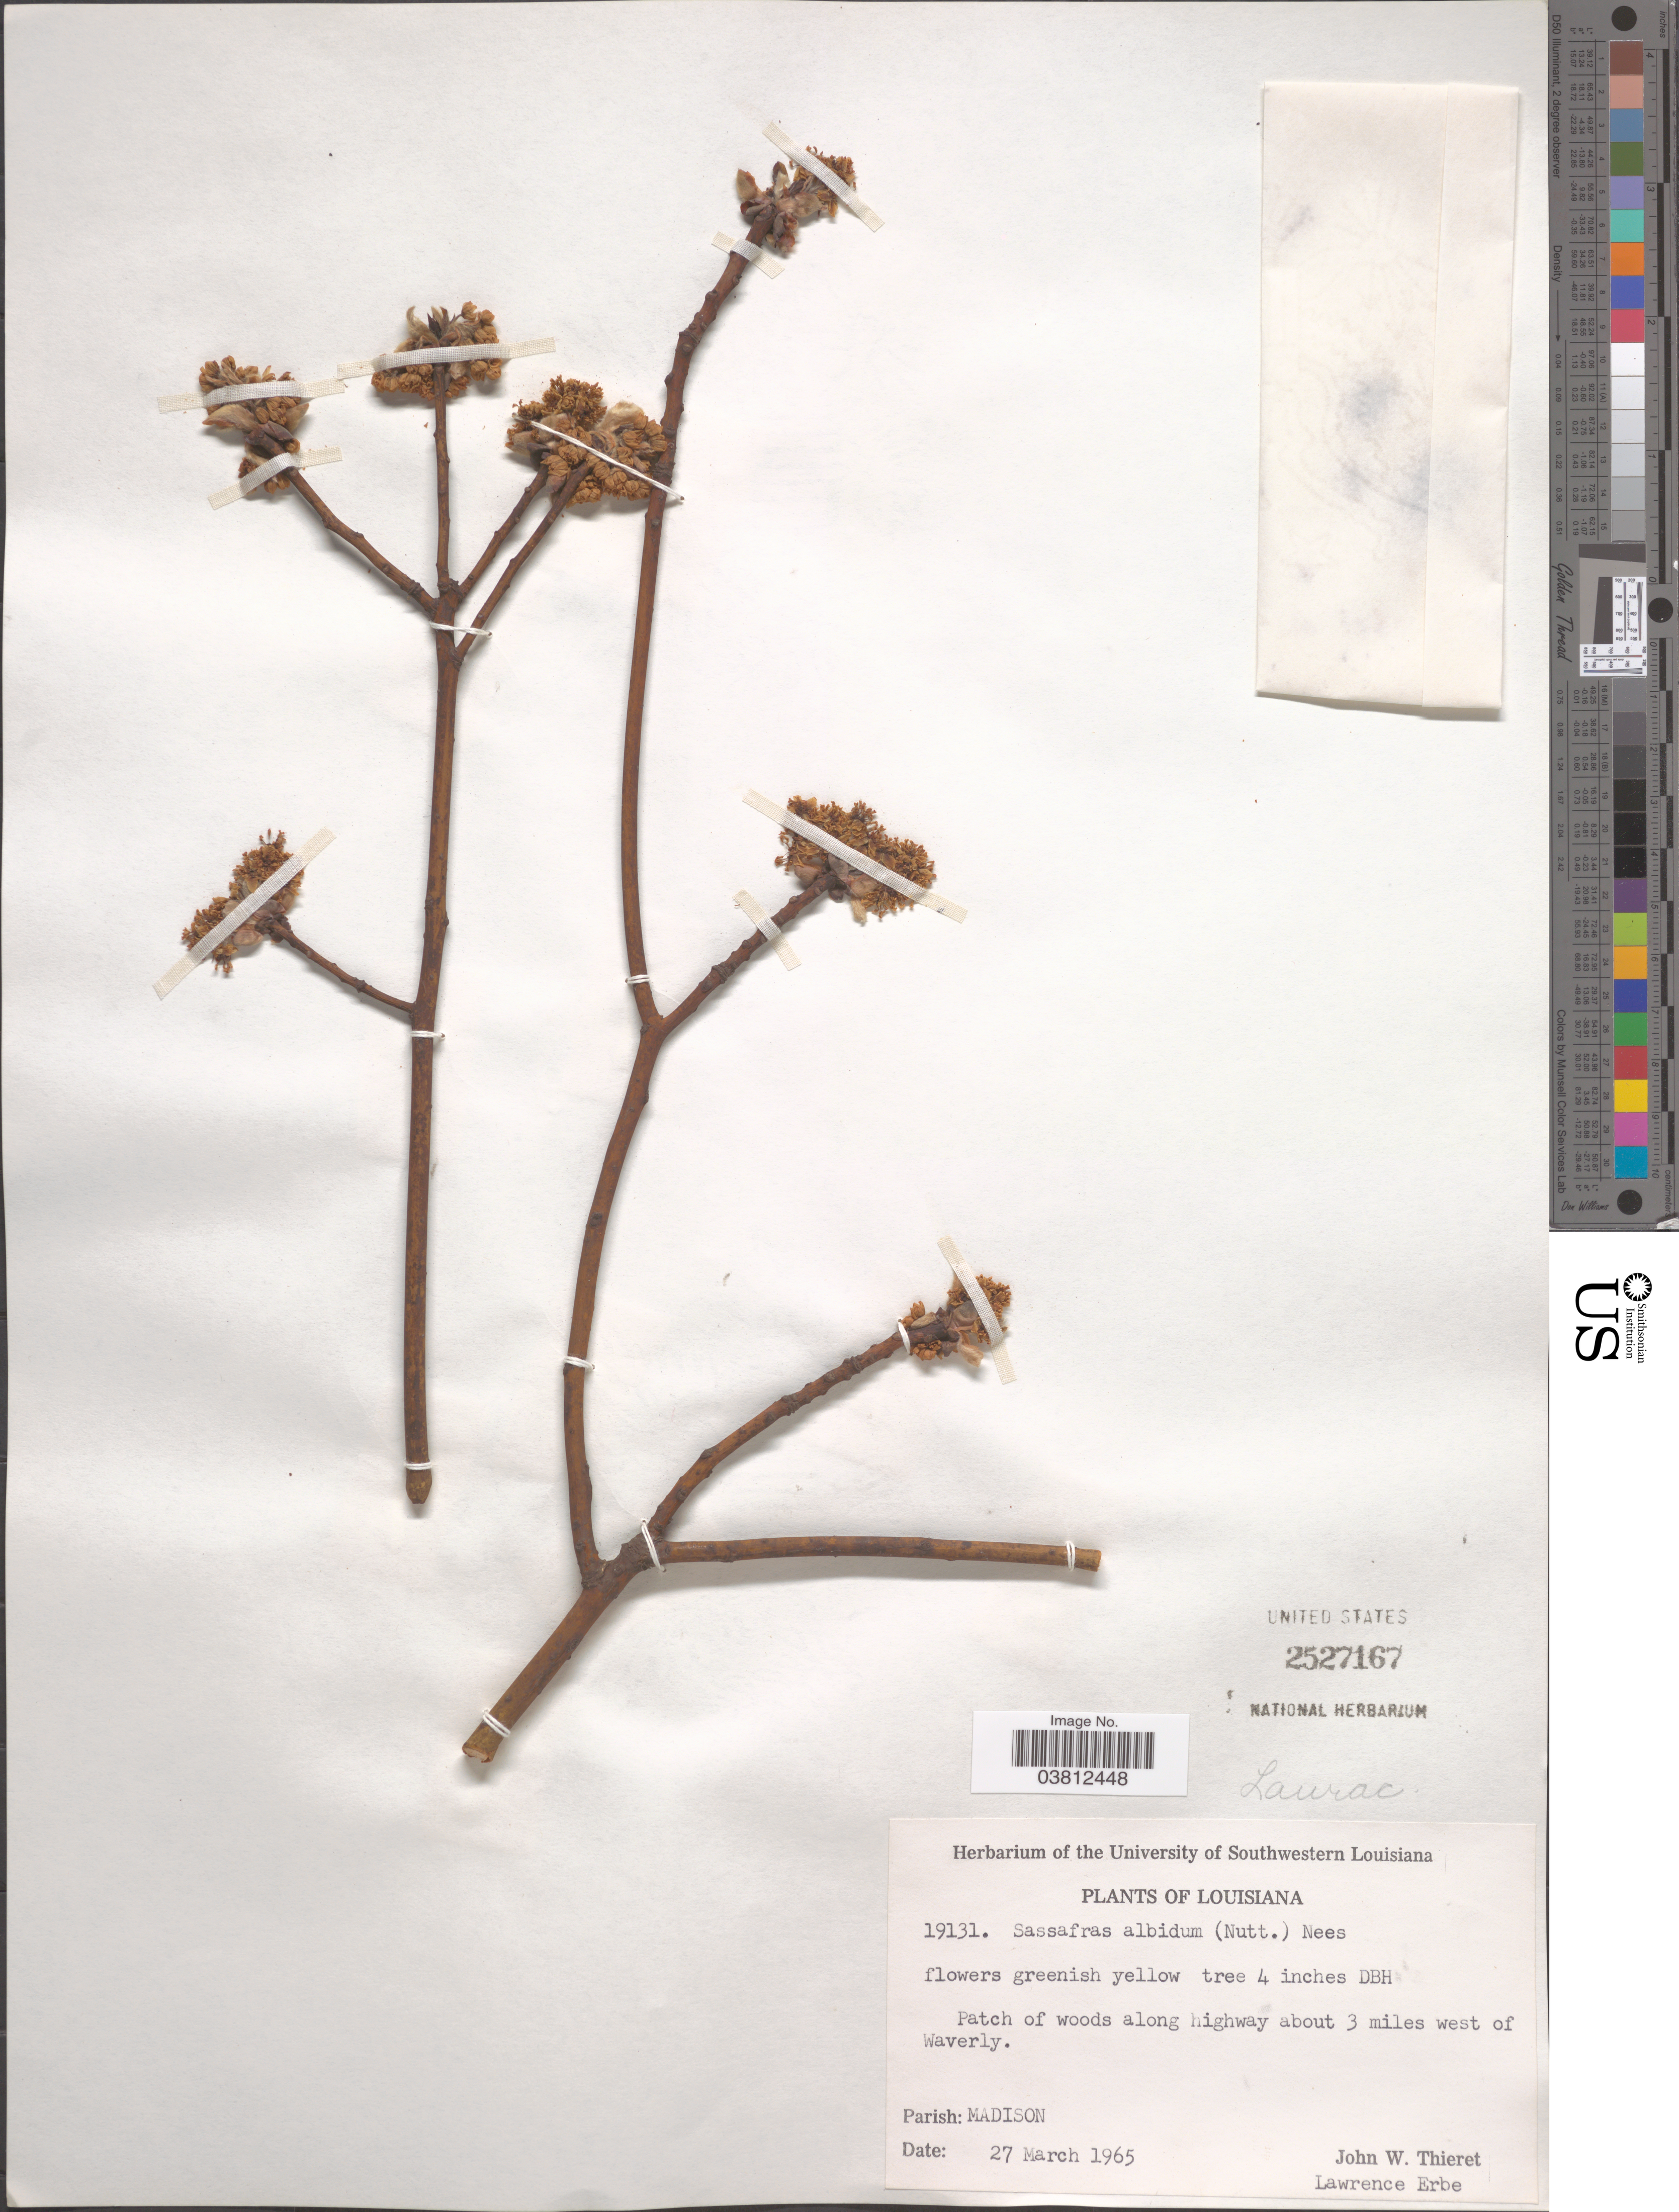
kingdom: Plantae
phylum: Tracheophyta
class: Magnoliopsida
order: Laurales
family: Lauraceae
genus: Sassafras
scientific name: Sassafras albidum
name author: (Nutt.) Nees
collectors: J. W. Thieret & L. Erbe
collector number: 19131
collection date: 1965-03-27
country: United States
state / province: Louisiana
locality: Along highway about 3 miles west of Waverly. Parish: Madison.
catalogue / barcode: US 2527167